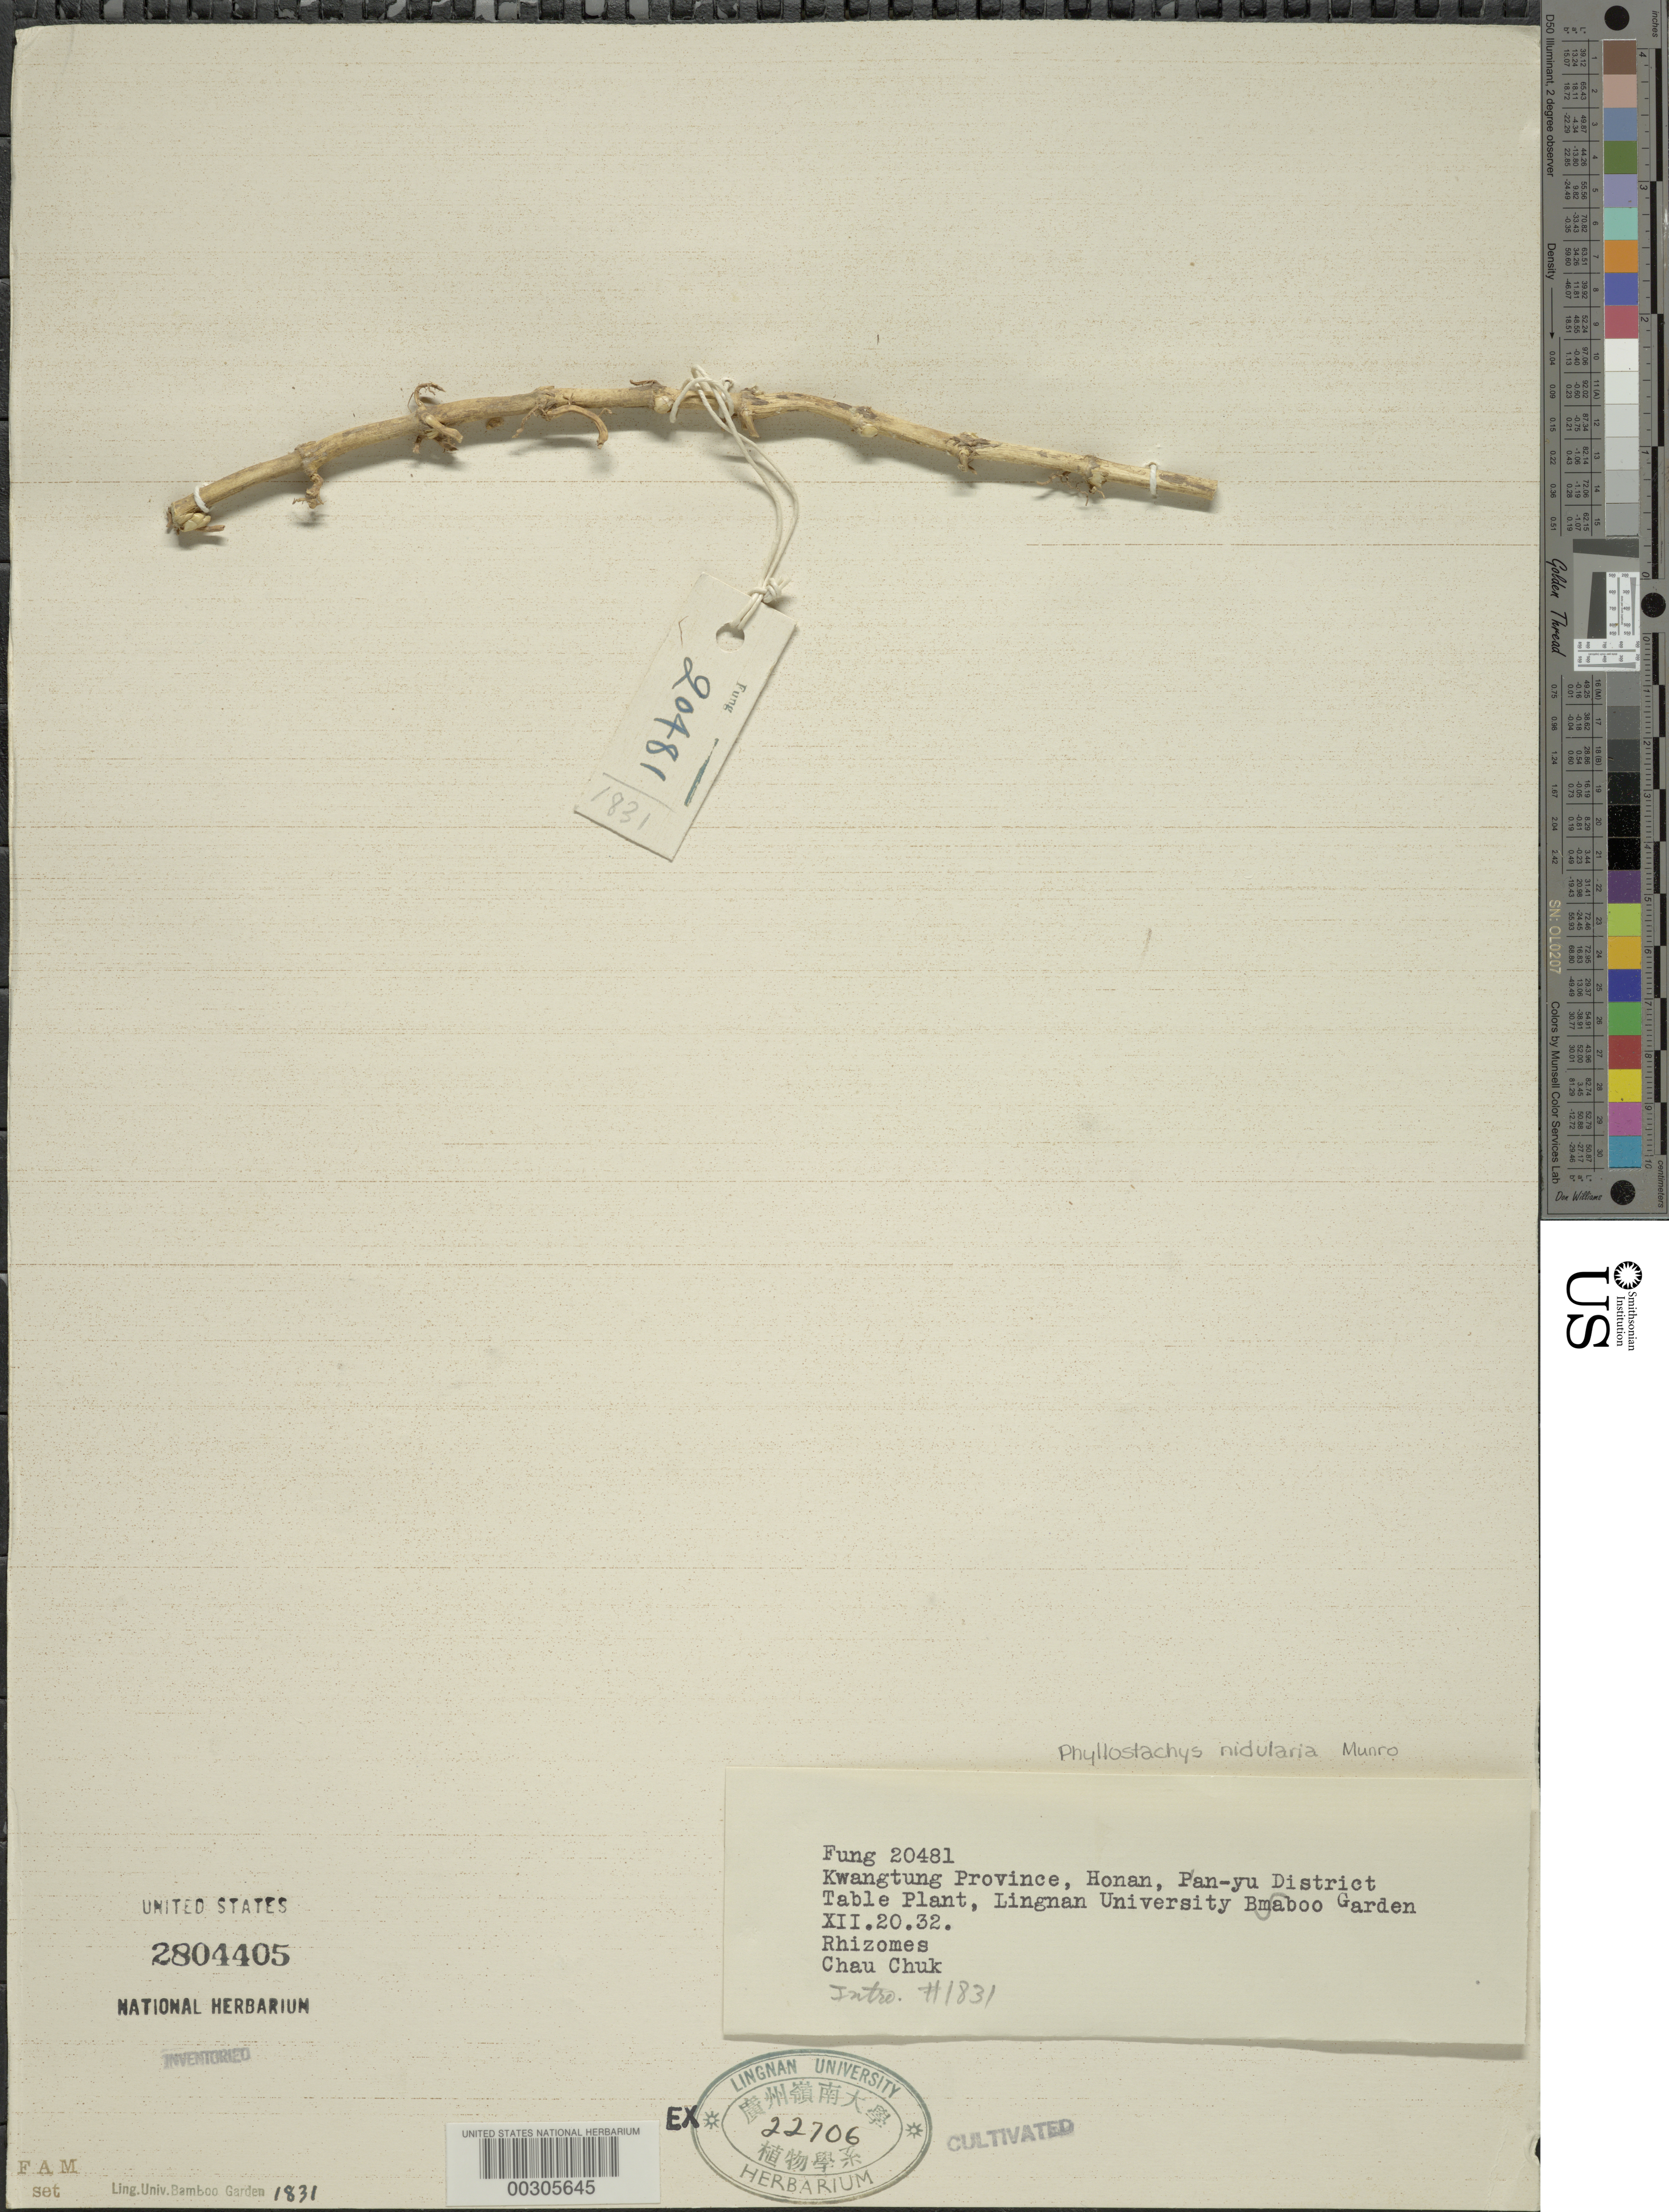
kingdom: Plantae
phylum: Tracheophyta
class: Liliopsida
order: Poales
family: Poaceae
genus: Phyllostachys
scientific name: Phyllostachys nidularia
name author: Munro ex Fenzi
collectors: H. L. Fung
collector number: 20481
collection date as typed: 20 Dec 1932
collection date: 1932-12-20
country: China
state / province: Guangdong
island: Honam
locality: Lingnan University Bamboo Garden, Honan, Pan-yu District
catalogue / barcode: US 2804405